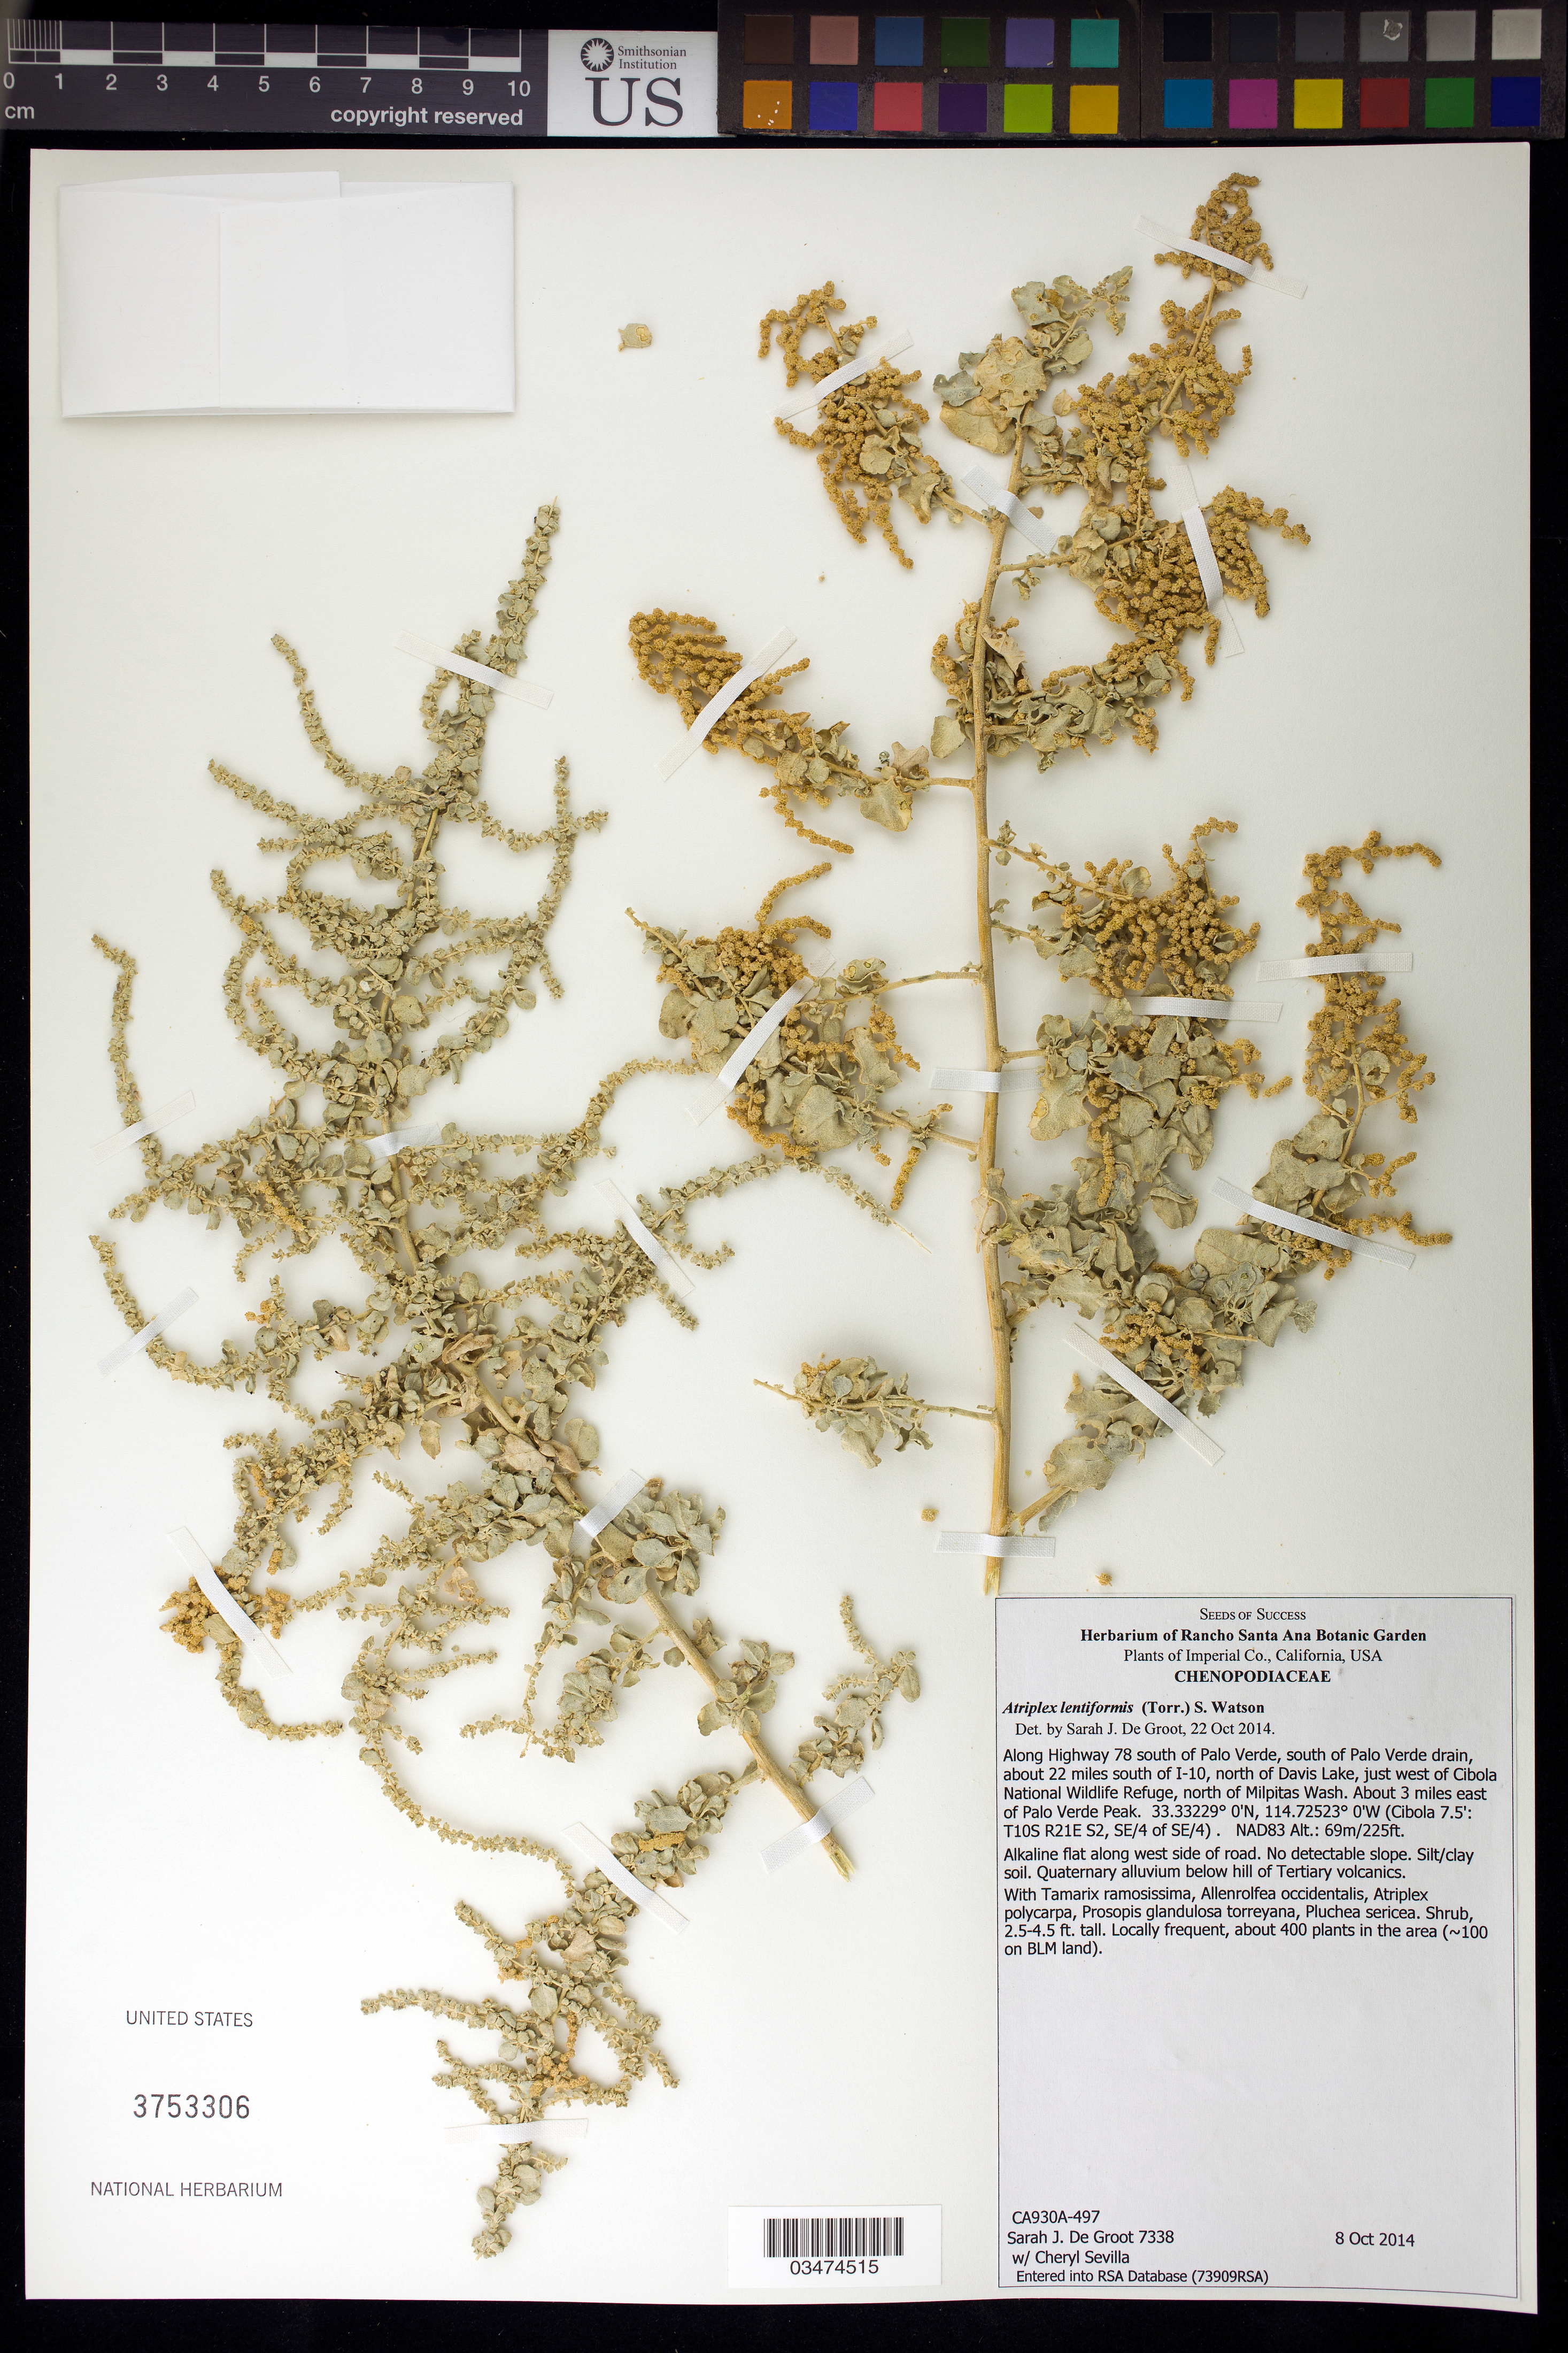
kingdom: Plantae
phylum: Tracheophyta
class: Magnoliopsida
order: Caryophyllales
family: Amaranthaceae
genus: Atriplex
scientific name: Atriplex lentiformis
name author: (Torr.) S. Watson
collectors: S. De Groot & C. Sevilla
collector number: CA930A-497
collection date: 2014-10-08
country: United States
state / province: California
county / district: Imperial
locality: Along Hwy 78 S of Palo Verde, S of Palo Verde drain, 22 mi.S of I-10, N of Davis Lake, just W of Cibola National Wildlife Refuge, N of Milpitas Wash. About 3 mi. E of Palo Verde Peak.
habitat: Silt/clay soil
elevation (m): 69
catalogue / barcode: US 3753306